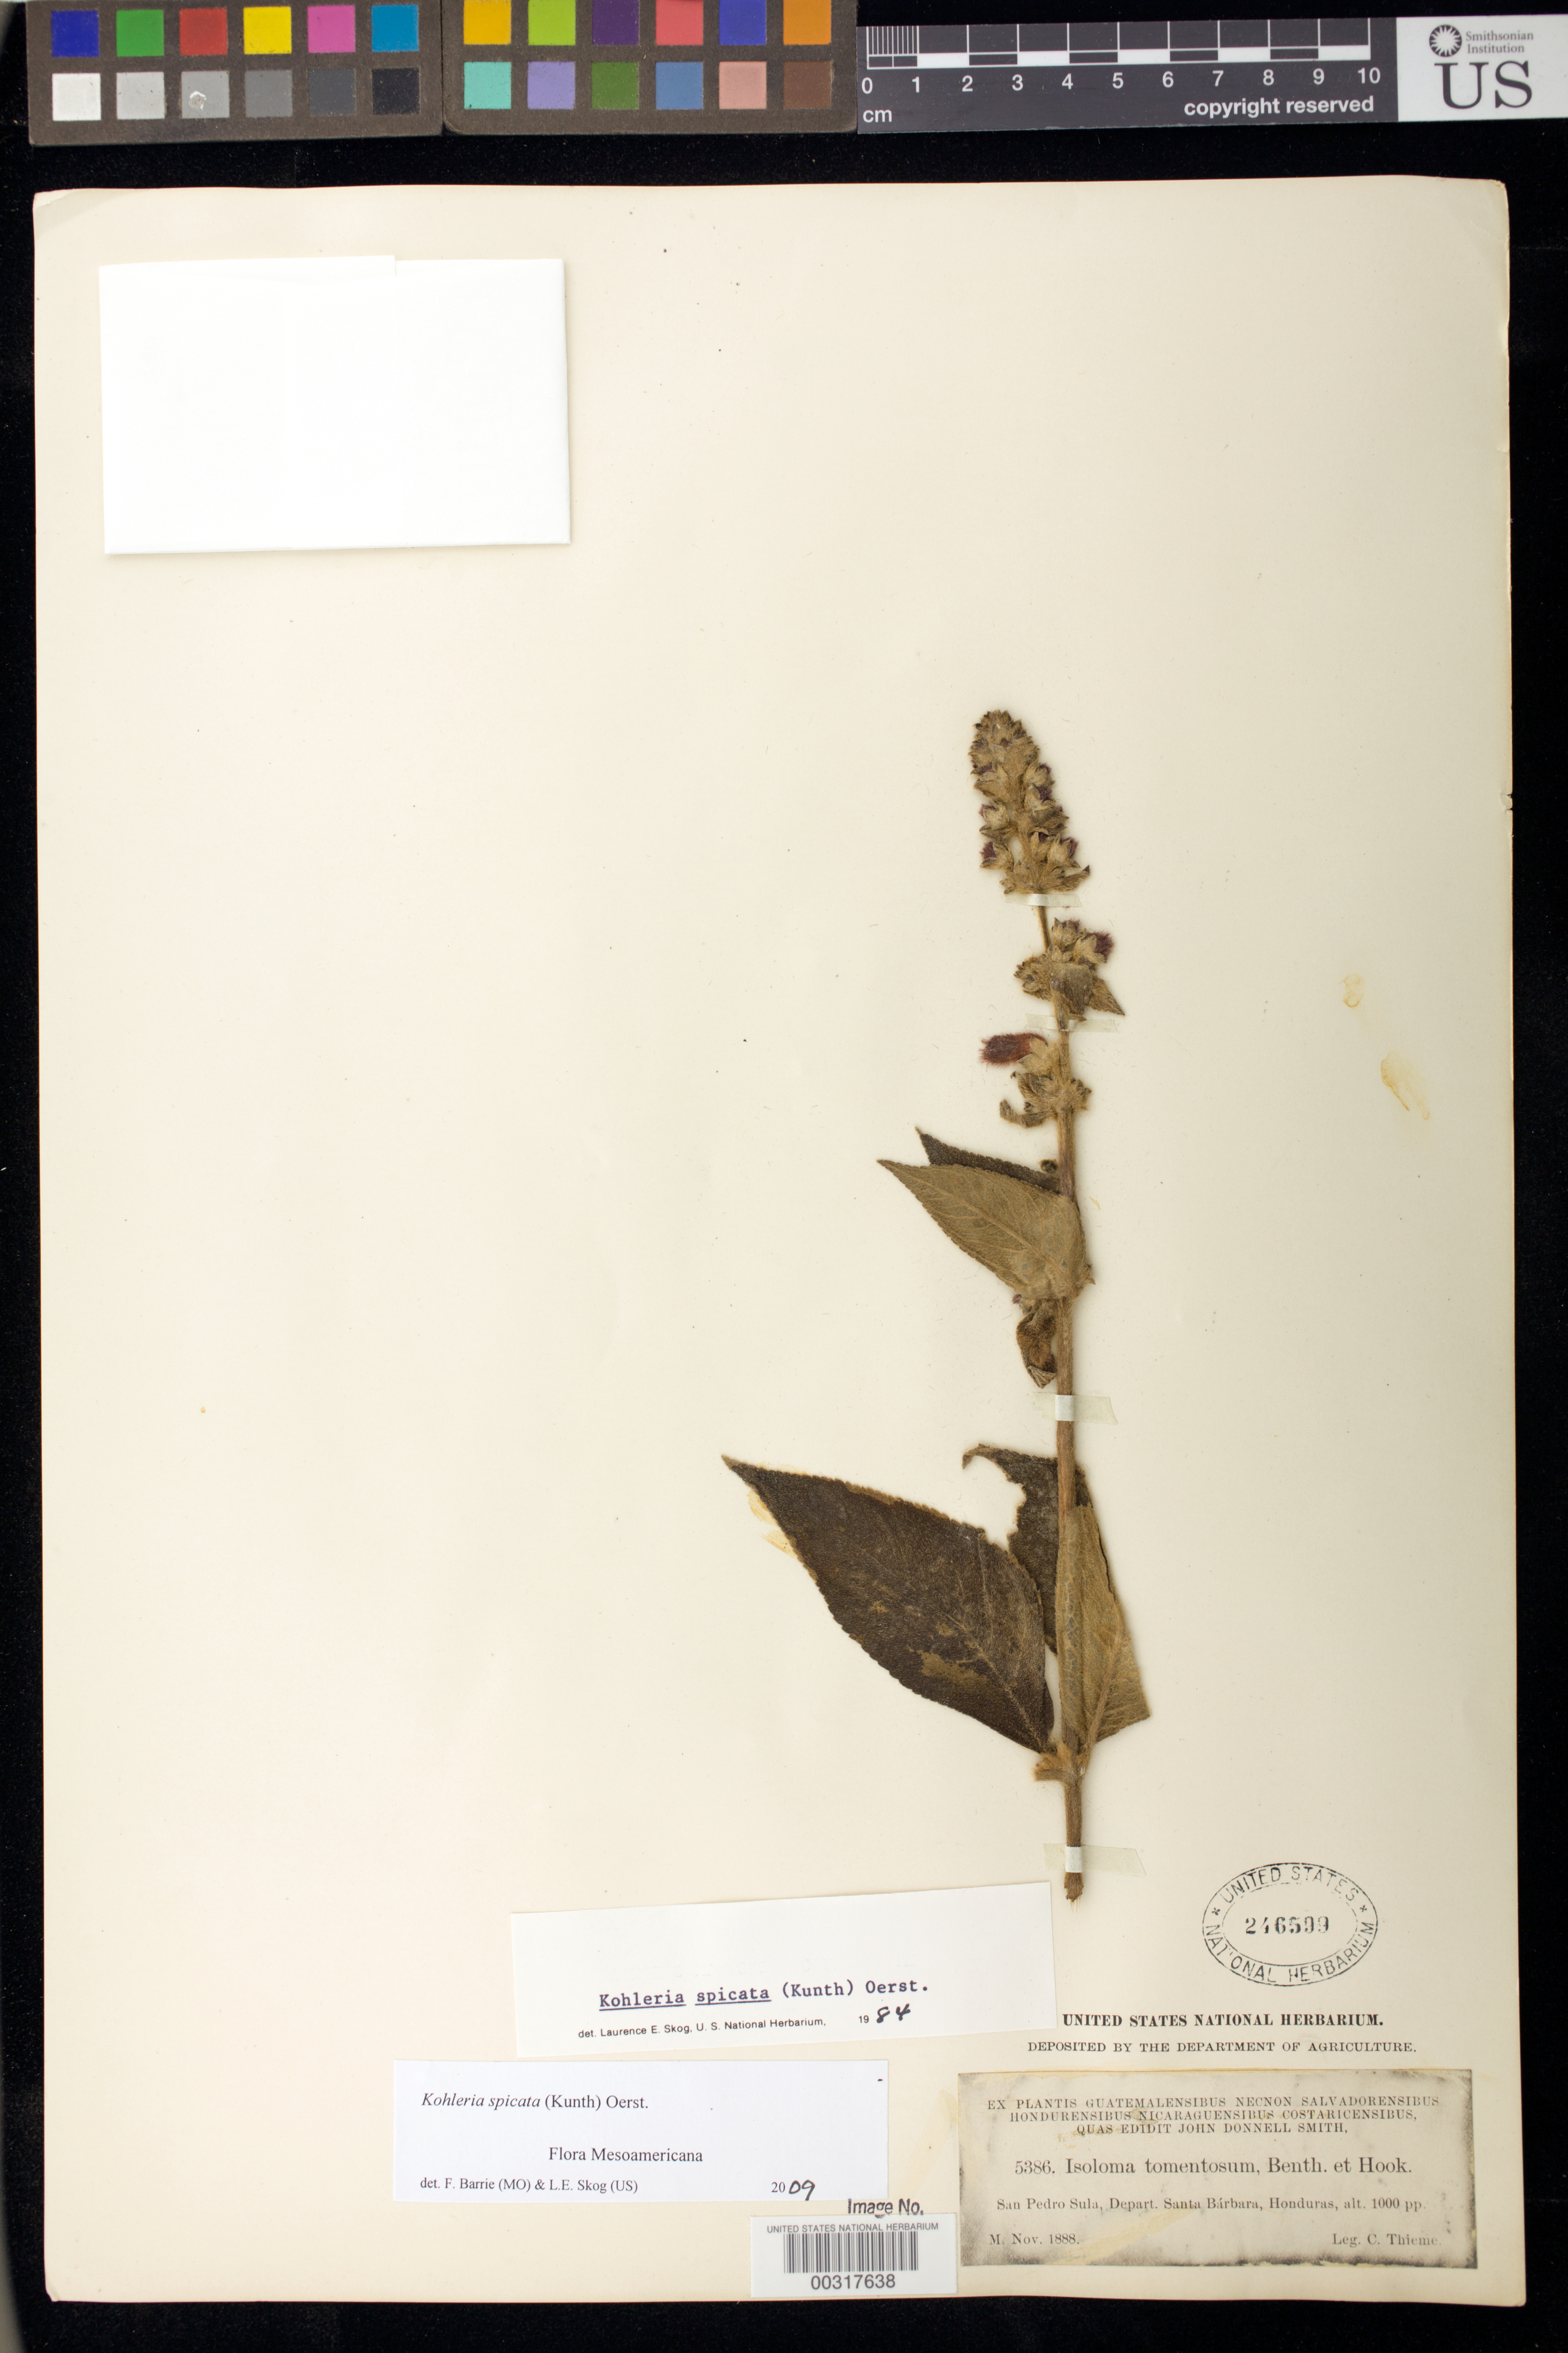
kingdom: Plantae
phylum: Tracheophyta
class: Magnoliopsida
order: Lamiales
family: Gesneriaceae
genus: Kohleria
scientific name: Kohleria spicata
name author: (Kunth) Oerst.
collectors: C. Thieme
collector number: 5386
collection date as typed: Nov 1888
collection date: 1888-11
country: Honduras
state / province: Santa Bárbara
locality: San Pedro Sula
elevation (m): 305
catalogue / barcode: US 246599